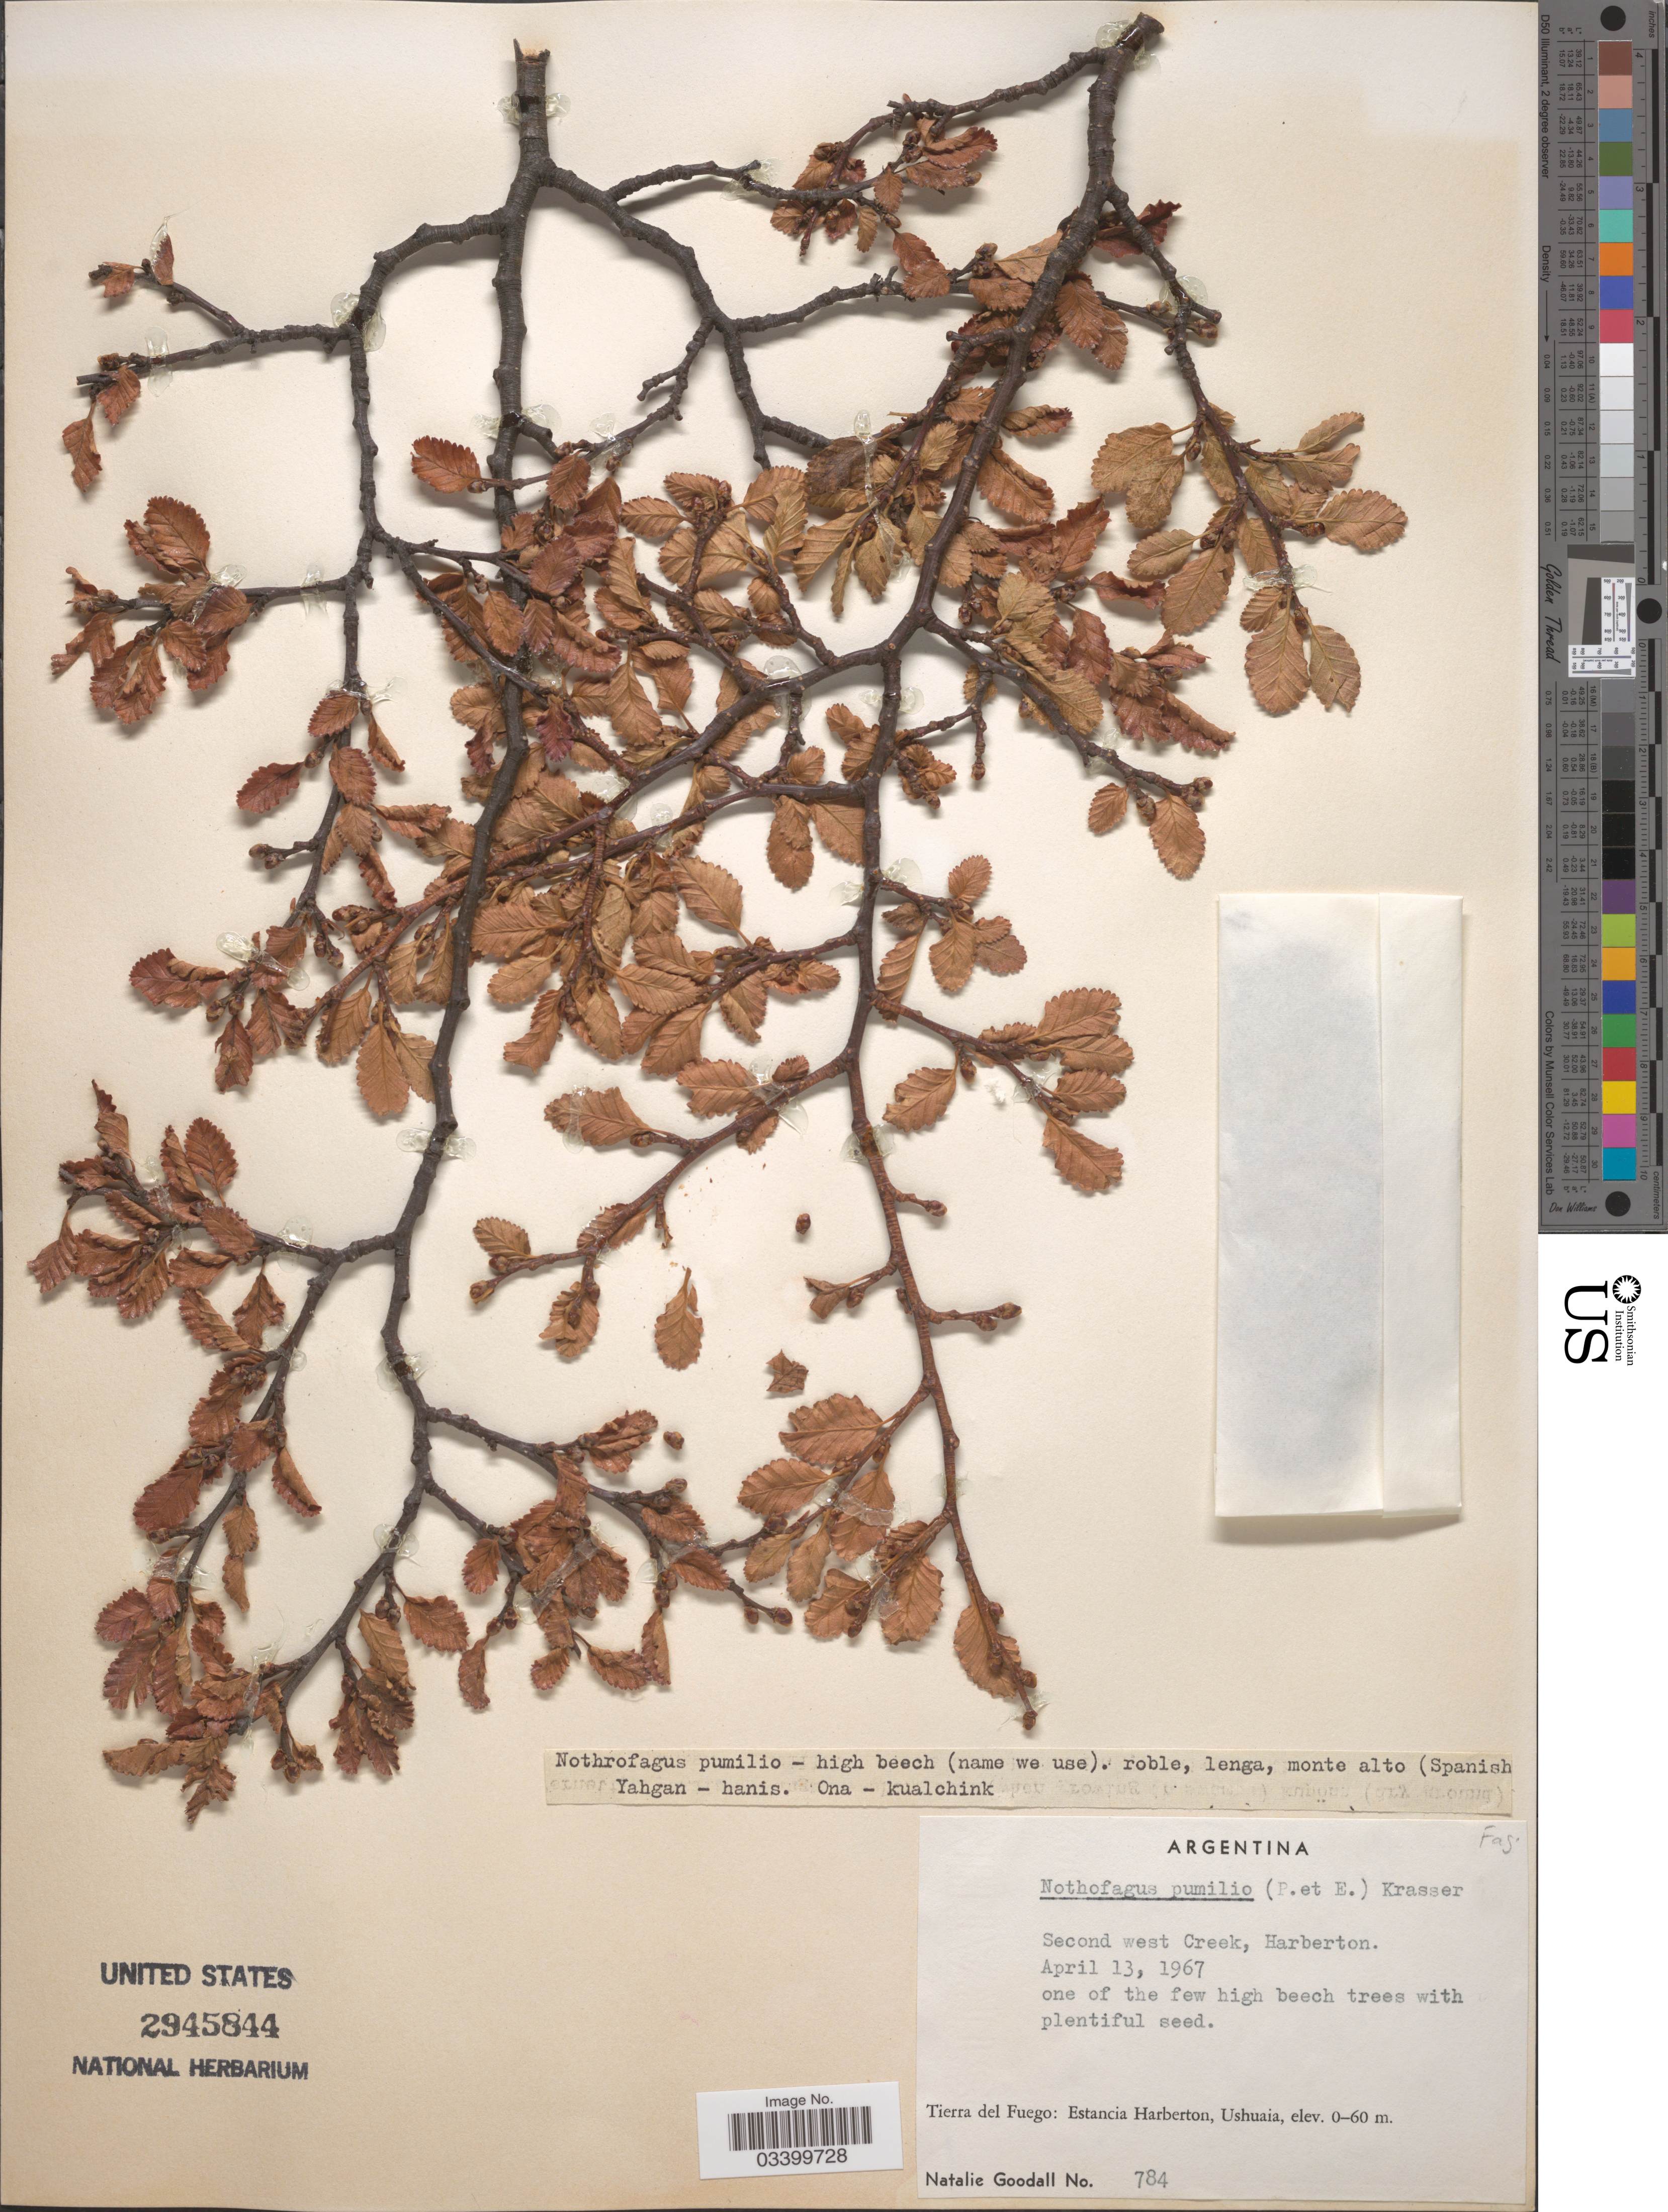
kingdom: Plantae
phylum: Tracheophyta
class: Magnoliopsida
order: Fagales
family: Nothofagaceae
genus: Nothofagus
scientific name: Nothofagus pumilio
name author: (Poepp. & Endl.) Krasser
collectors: N. Goodall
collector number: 784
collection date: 1967-04-13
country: Argentina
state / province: Tierra del Fuego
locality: Second west Creek, Harberton. Estancia Harberton, Ushuaia.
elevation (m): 0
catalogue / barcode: US 2945844